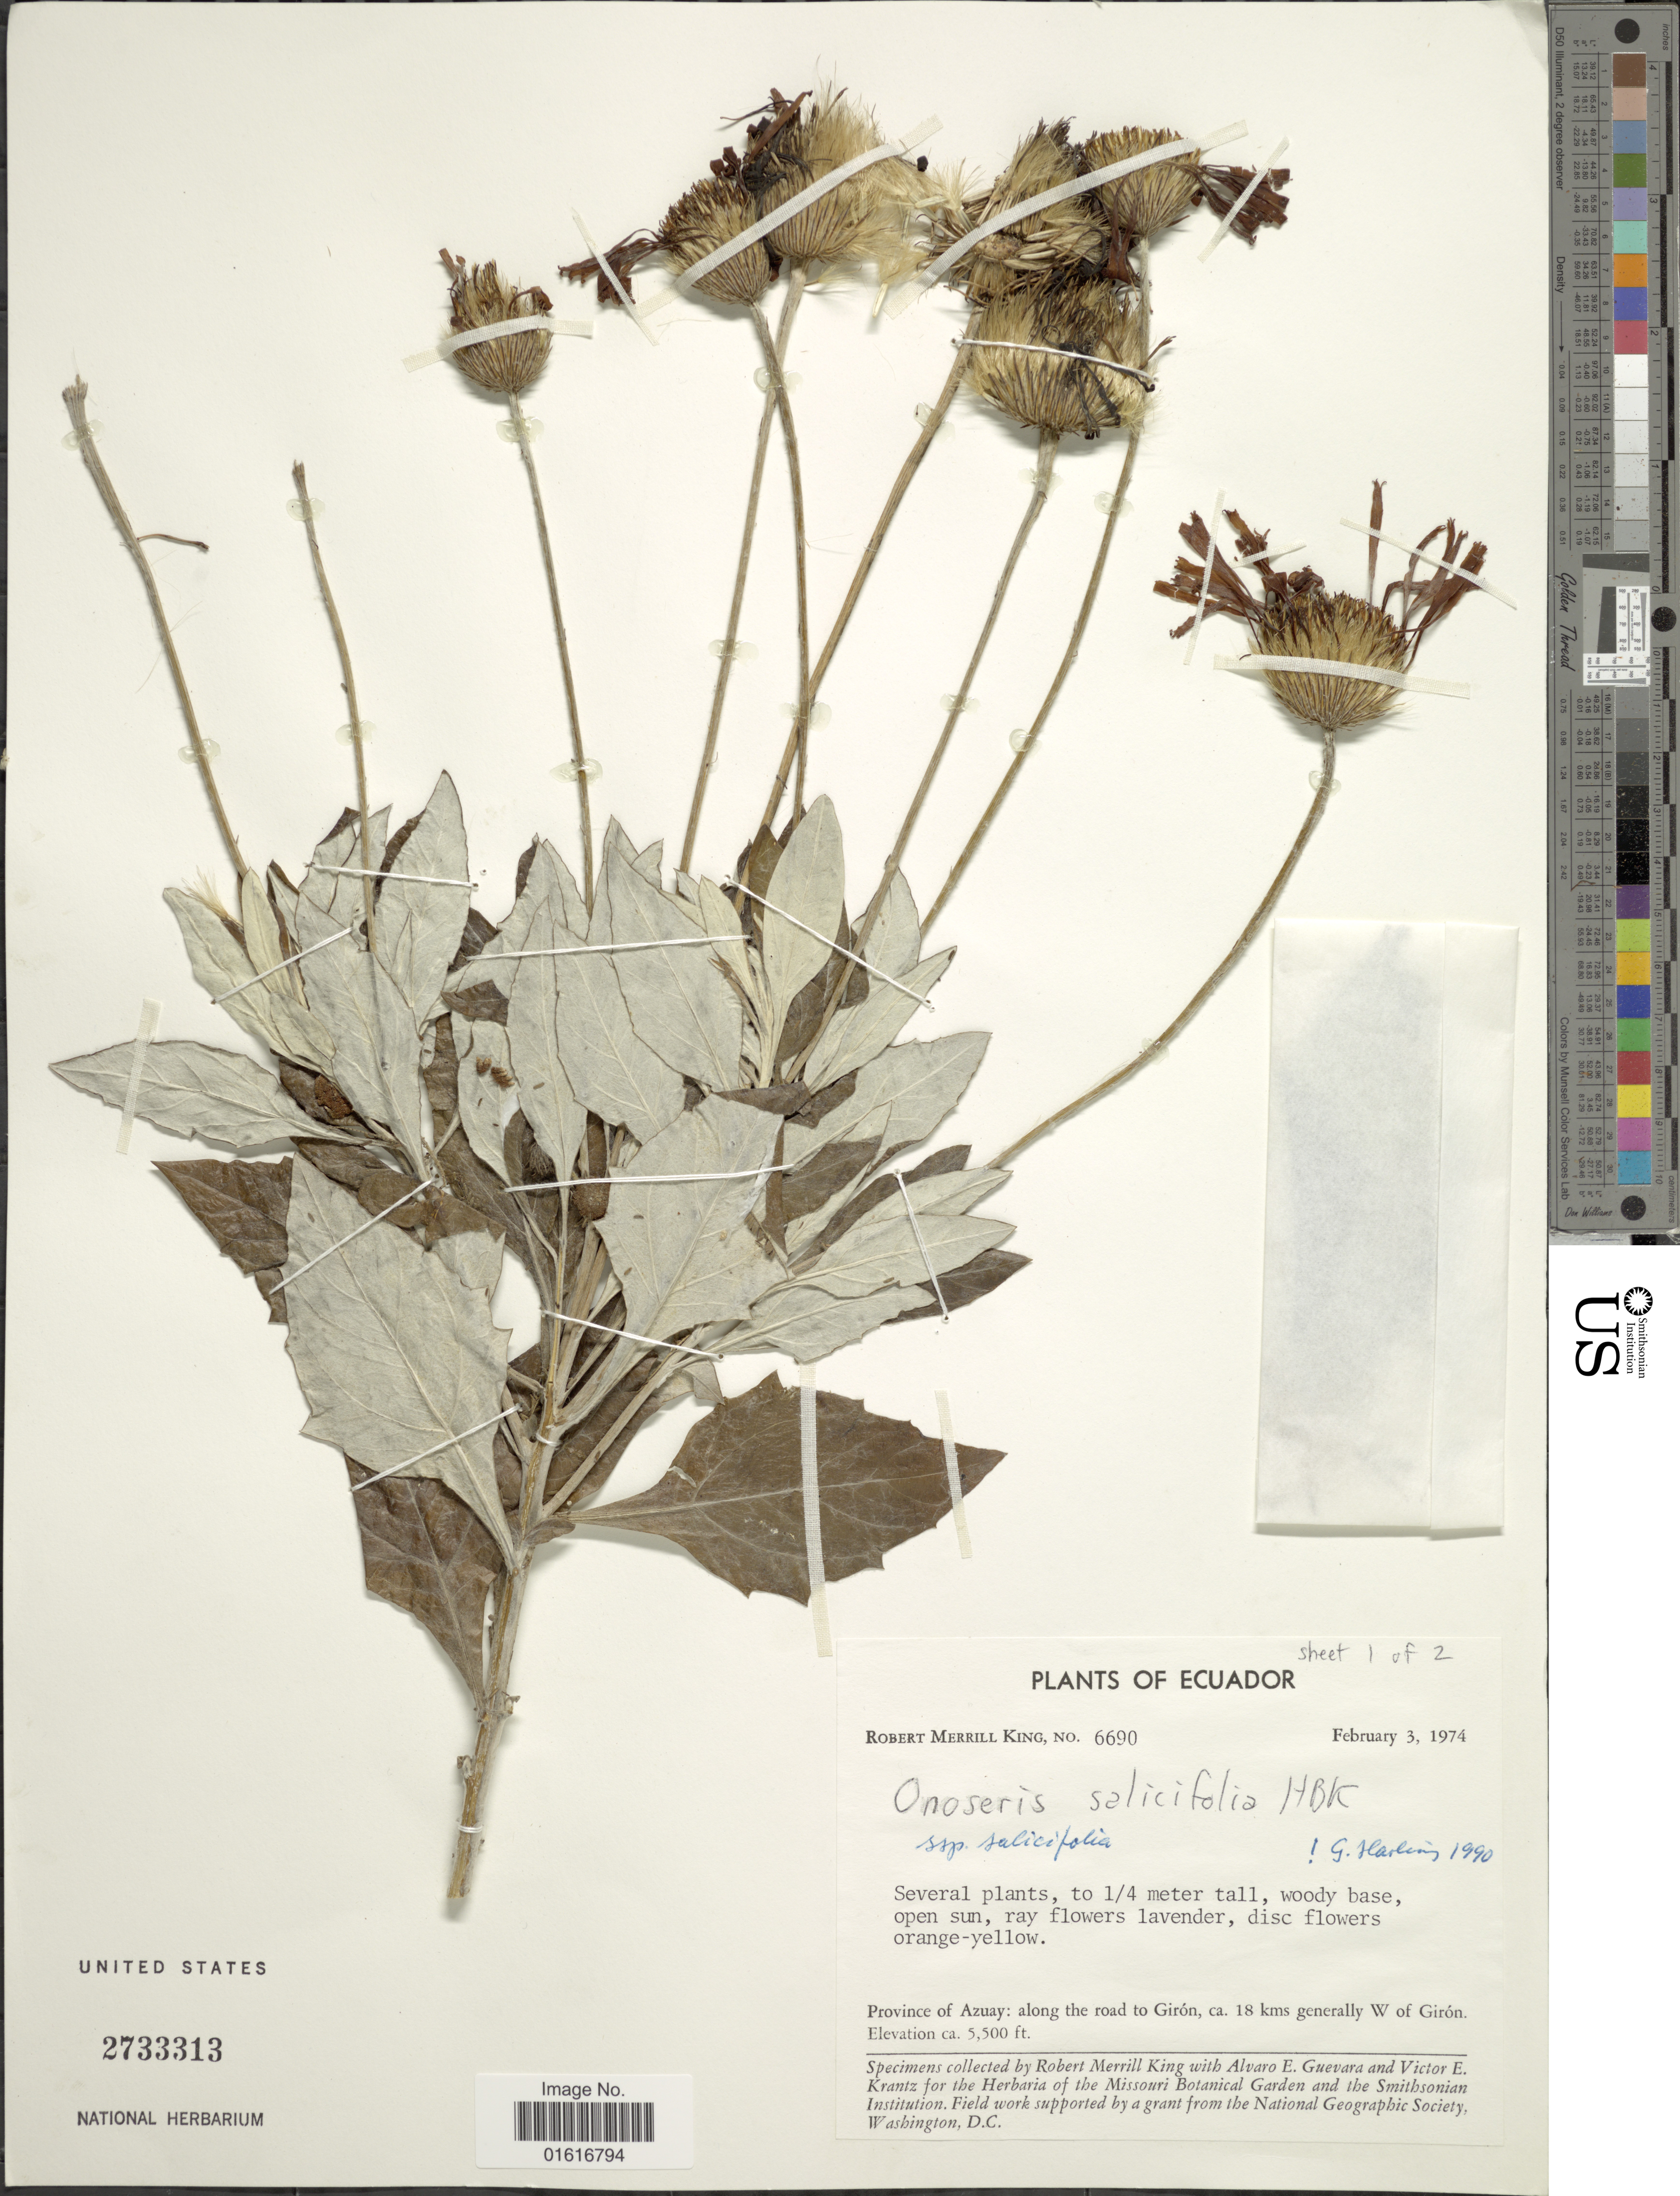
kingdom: Plantae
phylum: Tracheophyta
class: Magnoliopsida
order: Asterales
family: Asteraceae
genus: Onoseris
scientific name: Onoseris salicifolia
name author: Kunth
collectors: R. M. King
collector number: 6690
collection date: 1974-02-03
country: Ecuador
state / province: Azuay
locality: Along the road to Giron, ca. 18 kms generally W of Giron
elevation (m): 1676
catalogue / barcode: US 2733313